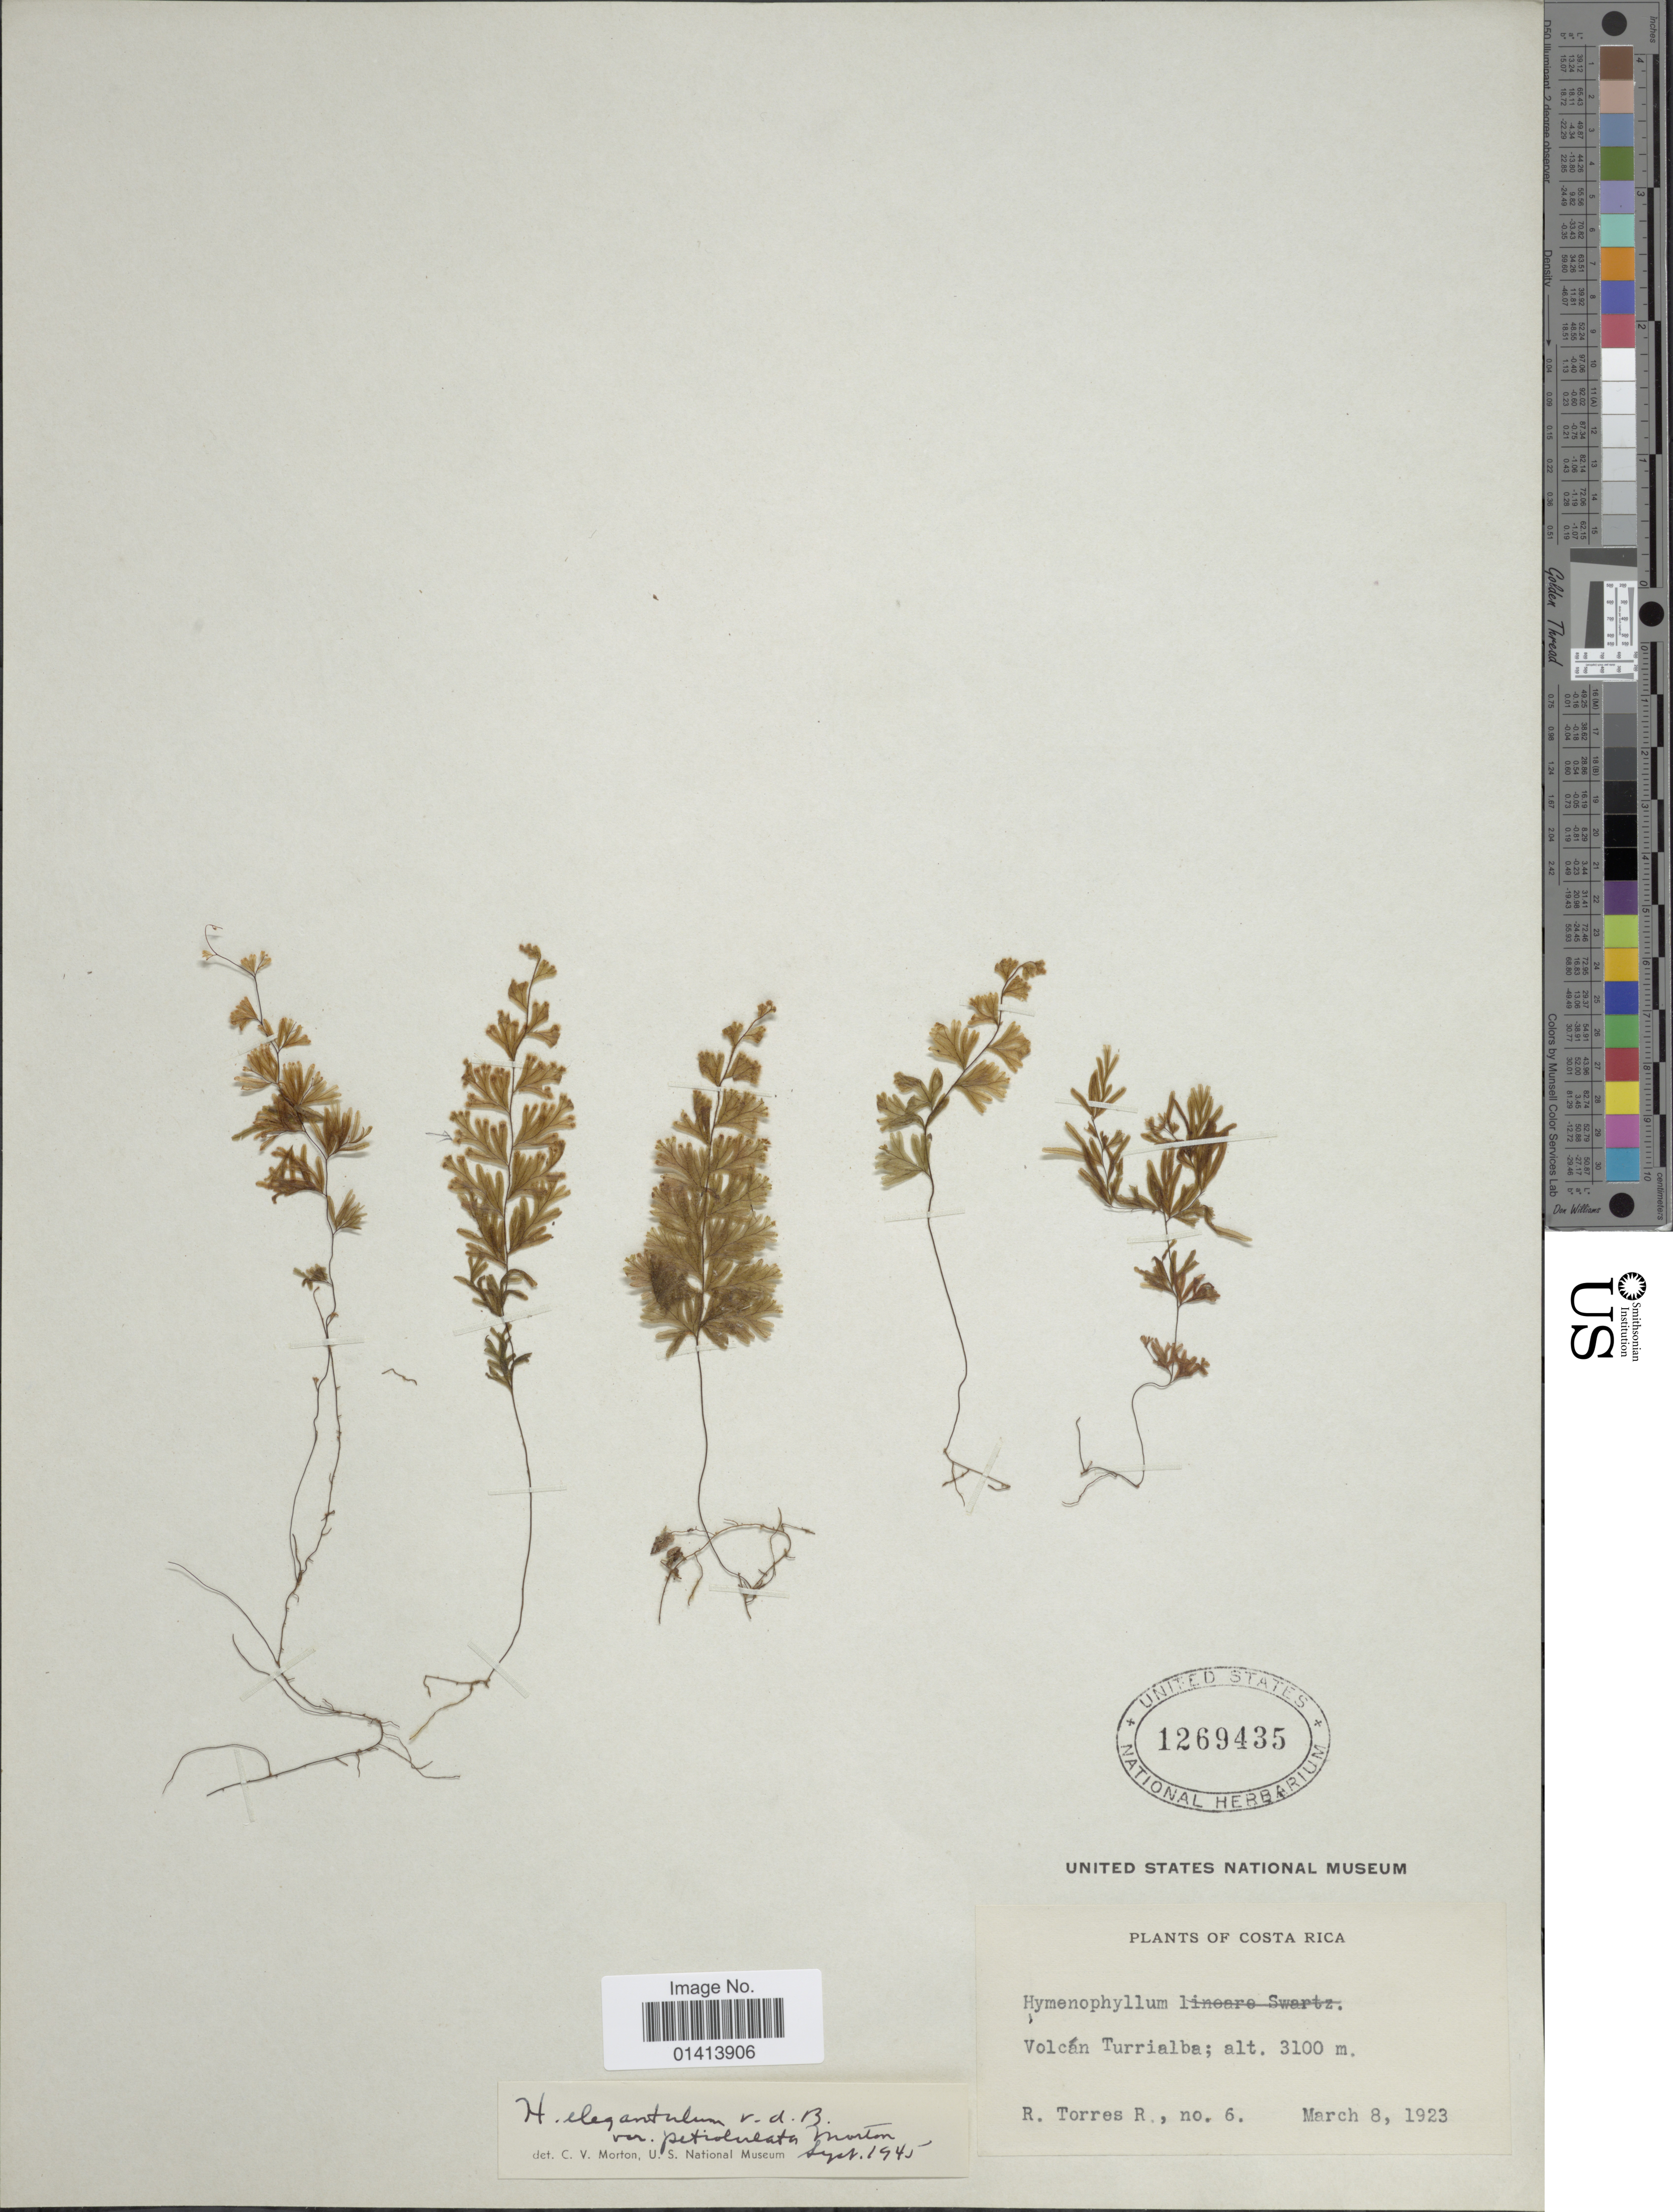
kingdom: Plantae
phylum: Tracheophyta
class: Polypodiopsida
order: Hymenophyllales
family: Hymenophyllaceae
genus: Hymenophyllum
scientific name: Hymenophyllum elegantulum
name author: Bosch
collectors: R. Torres R.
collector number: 6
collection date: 1923-03-08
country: Costa Rica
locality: Volcan Turrialba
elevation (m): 3100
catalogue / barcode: US 1269435